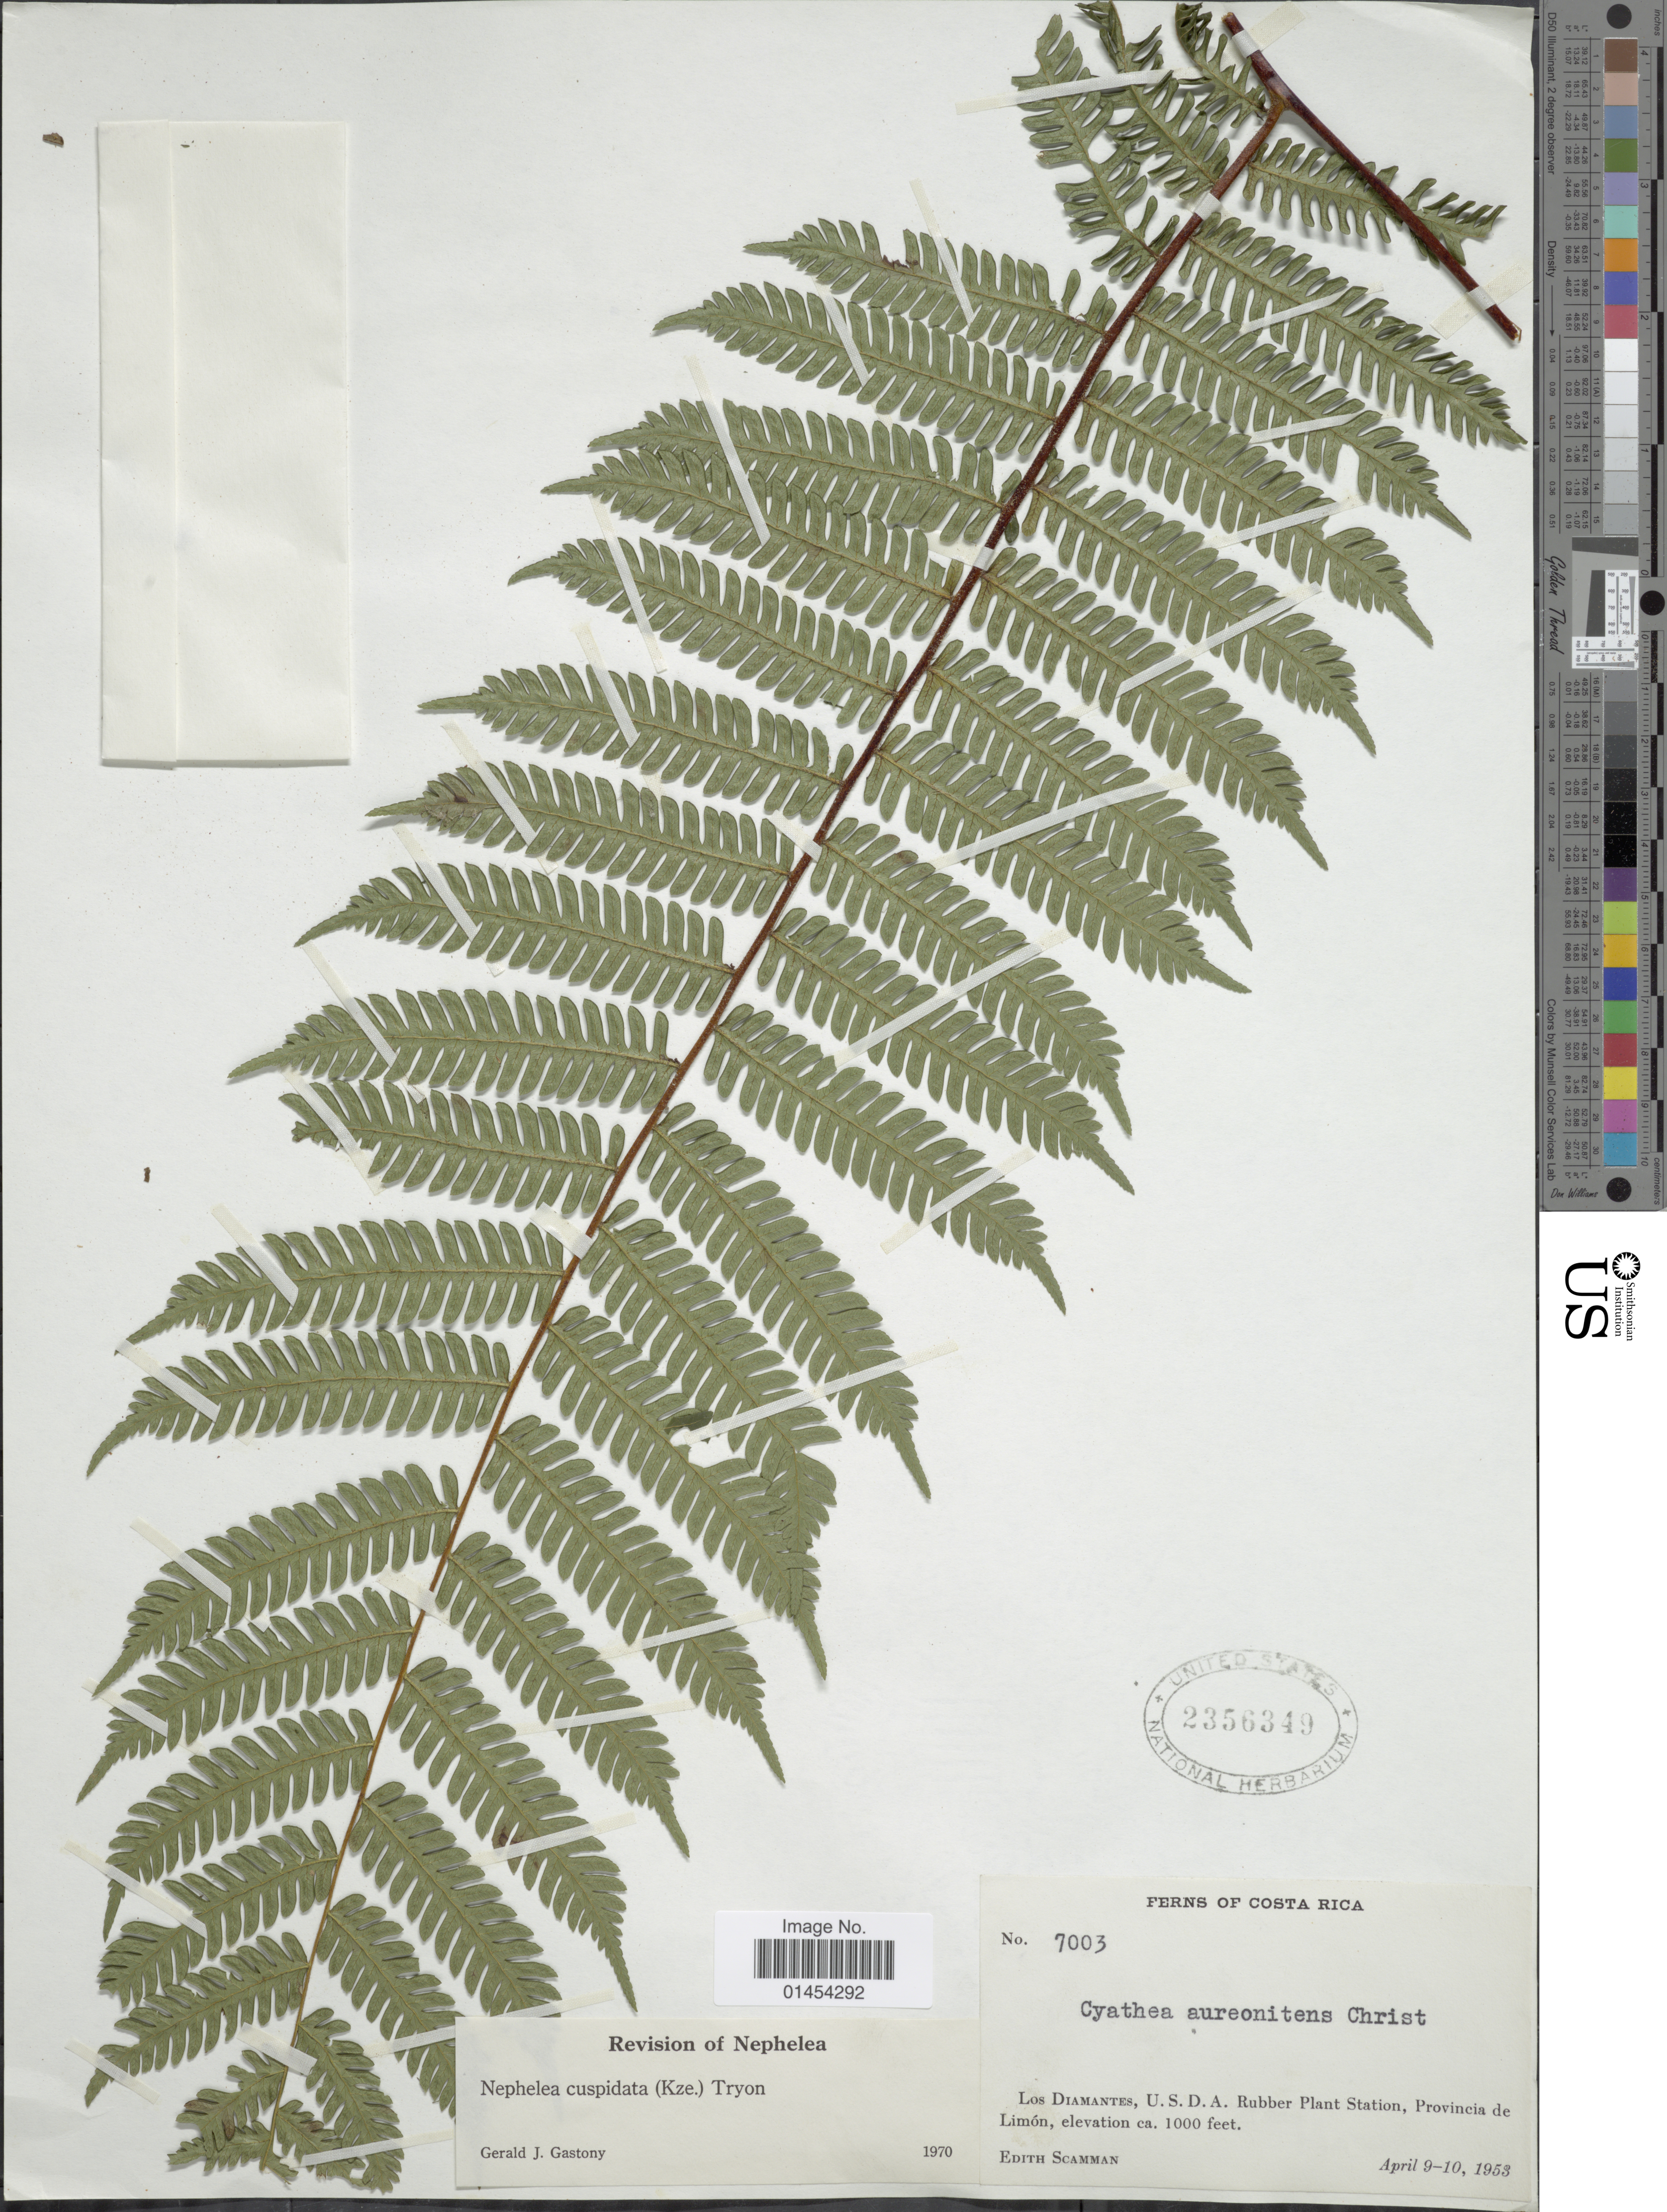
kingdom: Plantae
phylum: Tracheophyta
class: Polypodiopsida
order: Cyatheales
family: Cyatheaceae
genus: Alsophila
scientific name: Alsophila cuspidata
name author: (Kunze) D.S. Conant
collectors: E. Scamman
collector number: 7003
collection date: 1953-04-09/1953-04-10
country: Costa Rica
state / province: Limón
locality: Los Diamantes, U.S.D.A. Rubber Plant Station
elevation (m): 305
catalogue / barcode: US 2356349